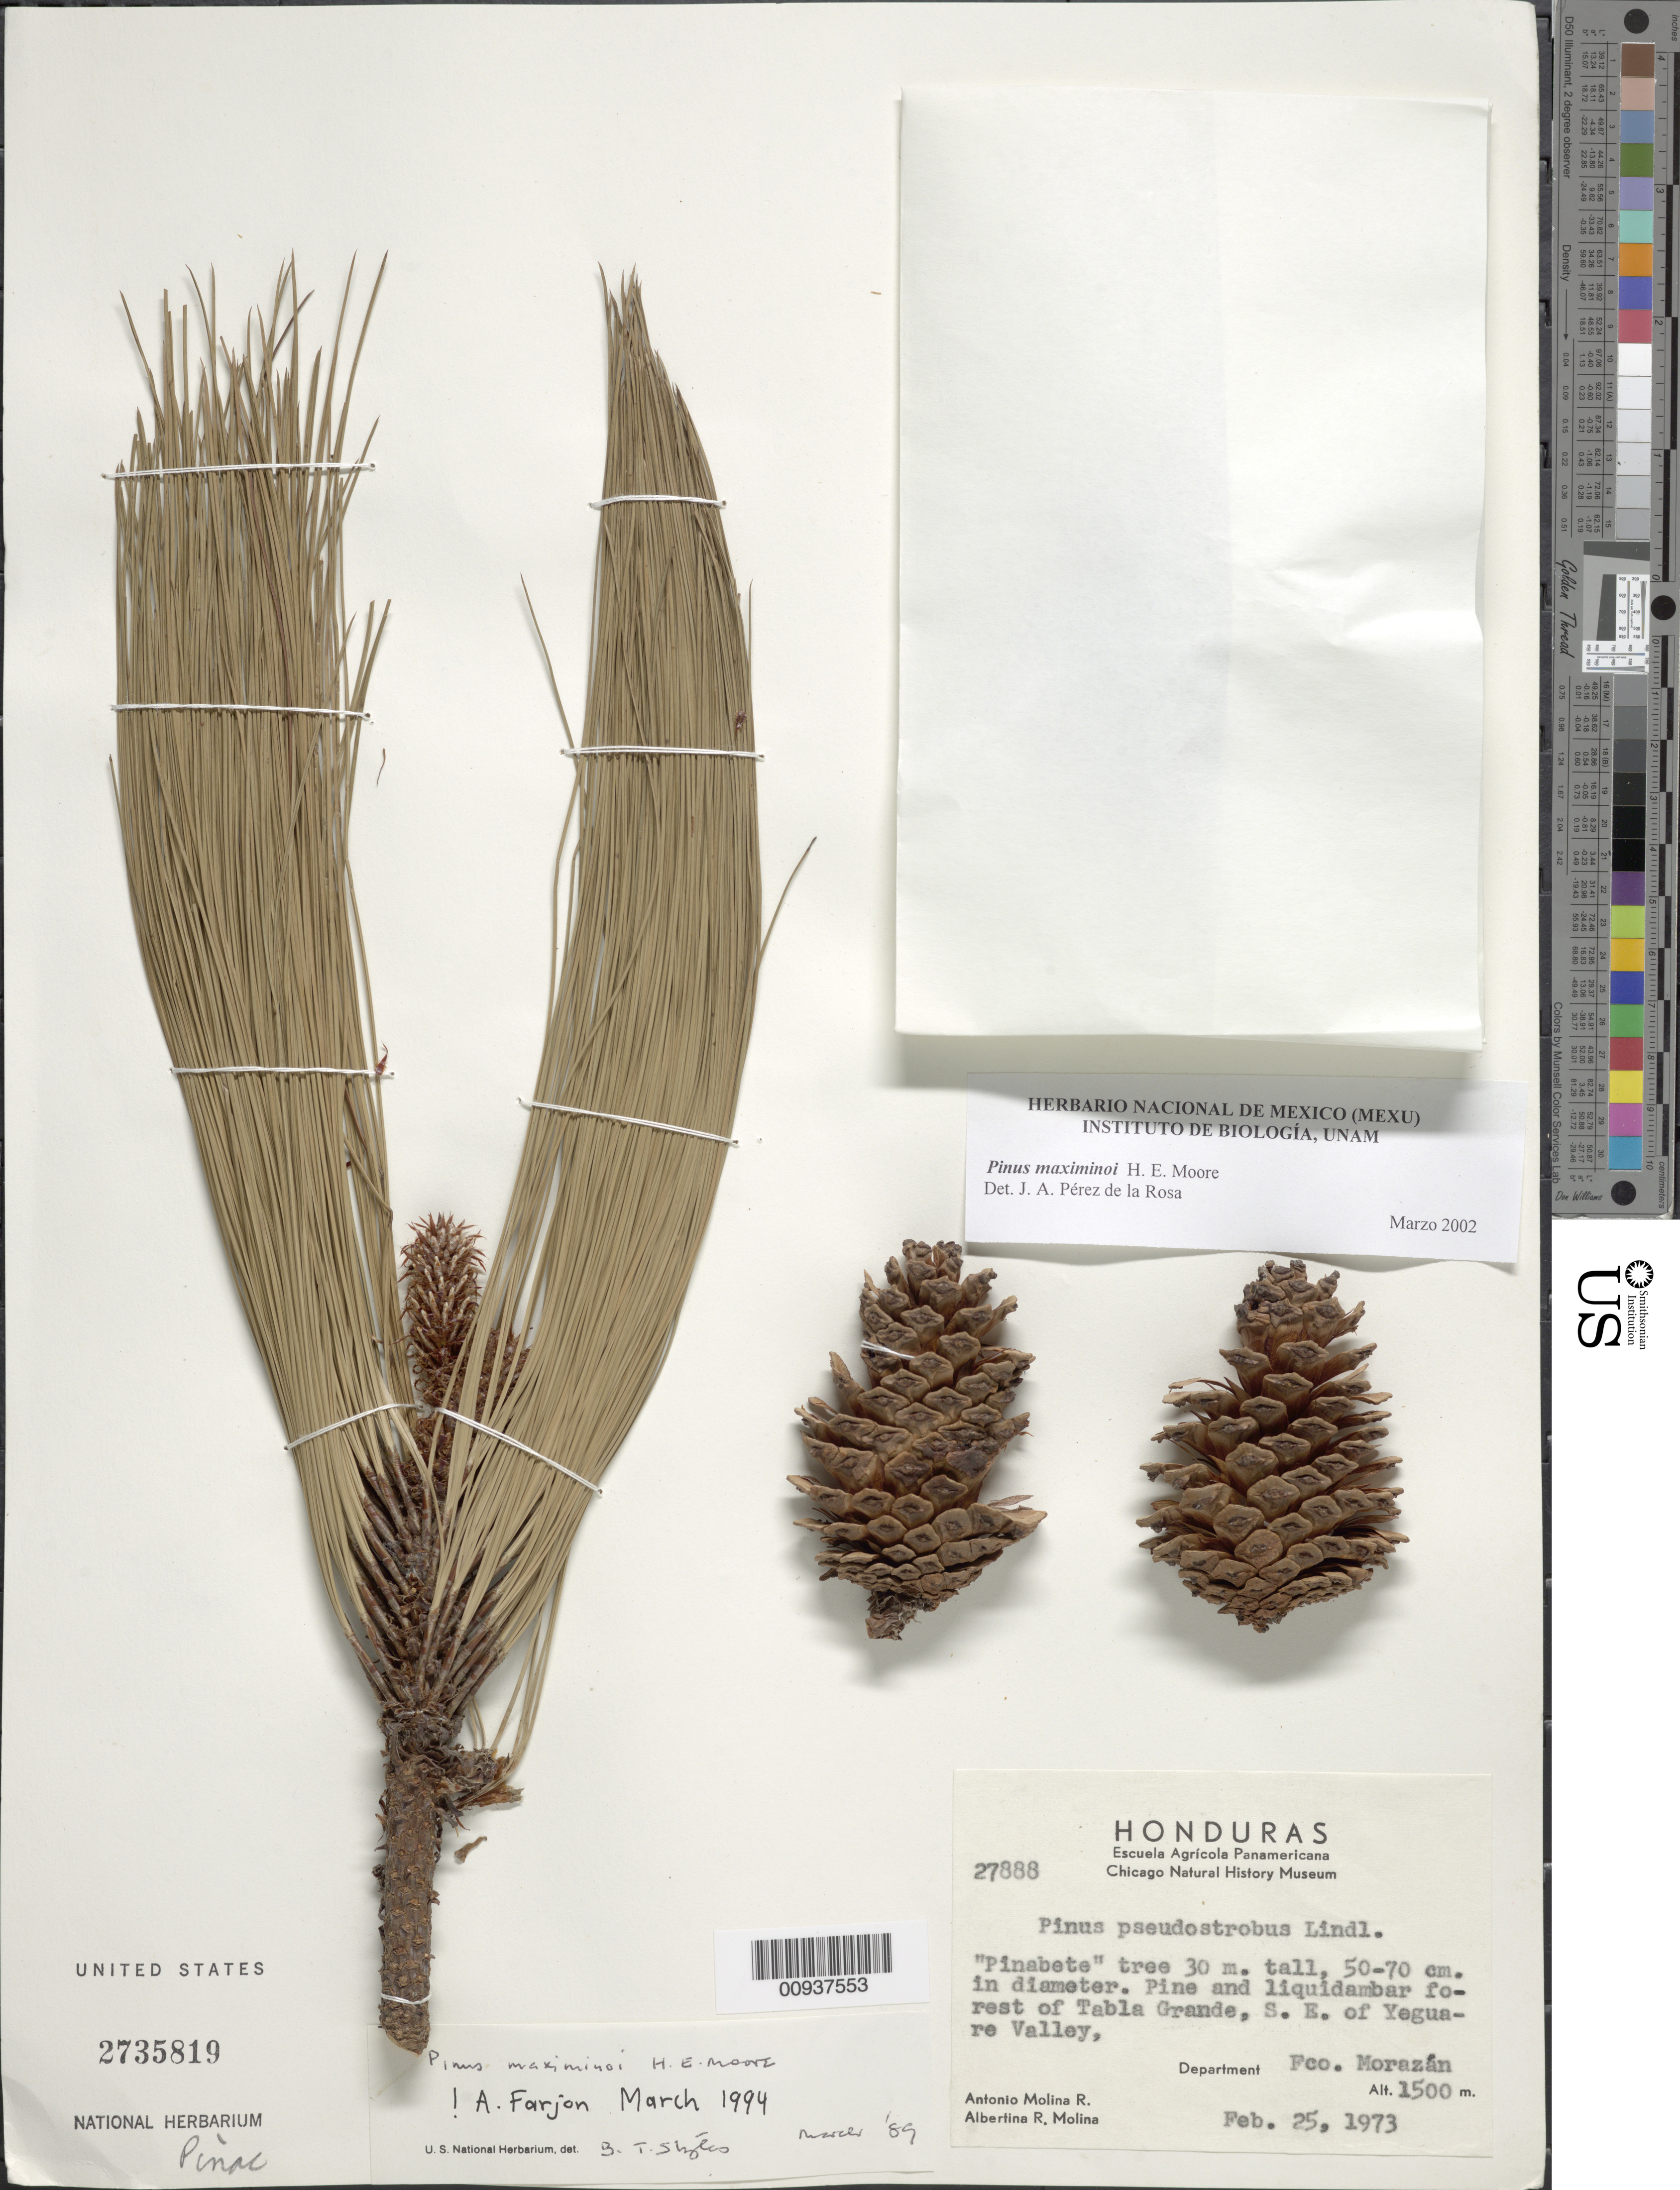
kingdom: Plantae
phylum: Tracheophyta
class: Pinopsida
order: Pinales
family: Pinaceae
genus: Pinus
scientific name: Pinus maximinoi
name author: H.E. Moore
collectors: A. Molina R. & A. Molina R.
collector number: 27888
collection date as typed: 25 Feb 1973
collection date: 1973-02-25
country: Honduras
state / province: Fco. Morazán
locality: Tabla Grande, SE of Yeguare Valley.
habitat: Pine and Liquidambar forest.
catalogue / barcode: US 2735819